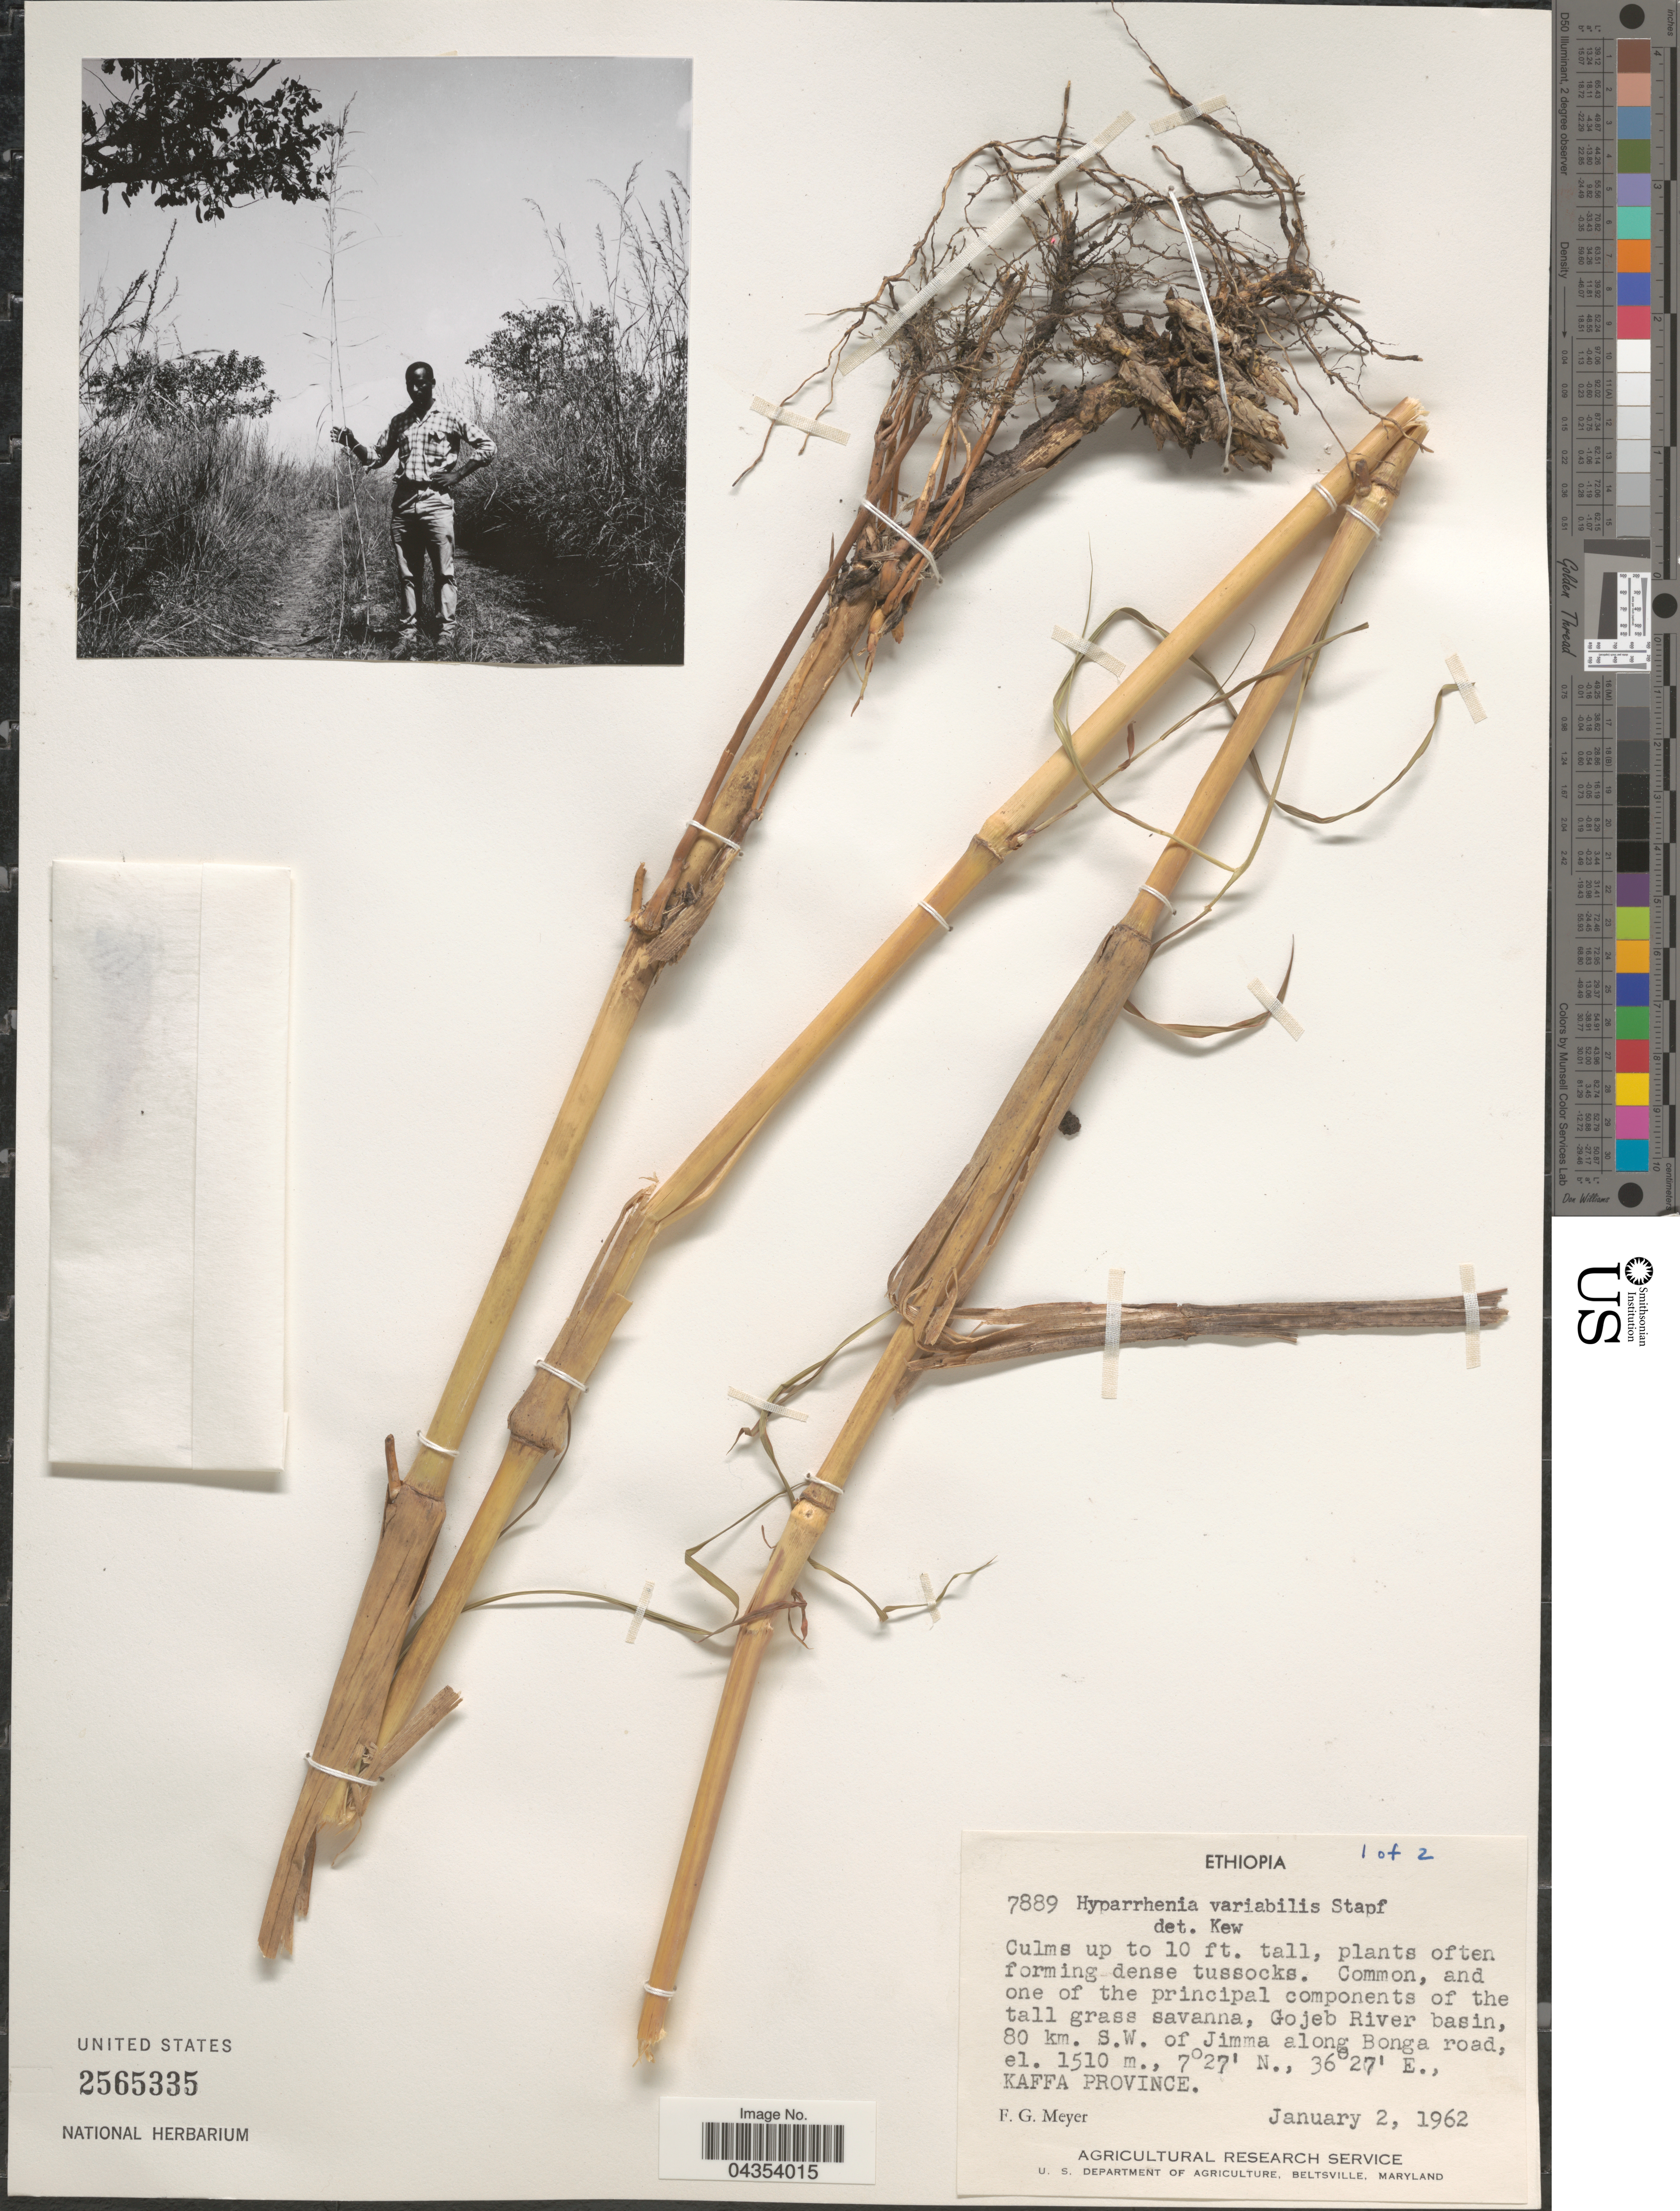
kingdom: Plantae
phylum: Tracheophyta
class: Liliopsida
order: Poales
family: Poaceae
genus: Hyparrhenia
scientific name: Hyparrhenia variabilis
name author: Stapf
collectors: F. G. Meyer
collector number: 7889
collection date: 1962-01-02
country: Ethiopia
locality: Common, and one of the prjincipal components of the tall grass savanna, Gojeb River basin, 80 km. S. W. of Jimma along Bonga road, Kaffa Province.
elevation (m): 1510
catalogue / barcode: US 2565335